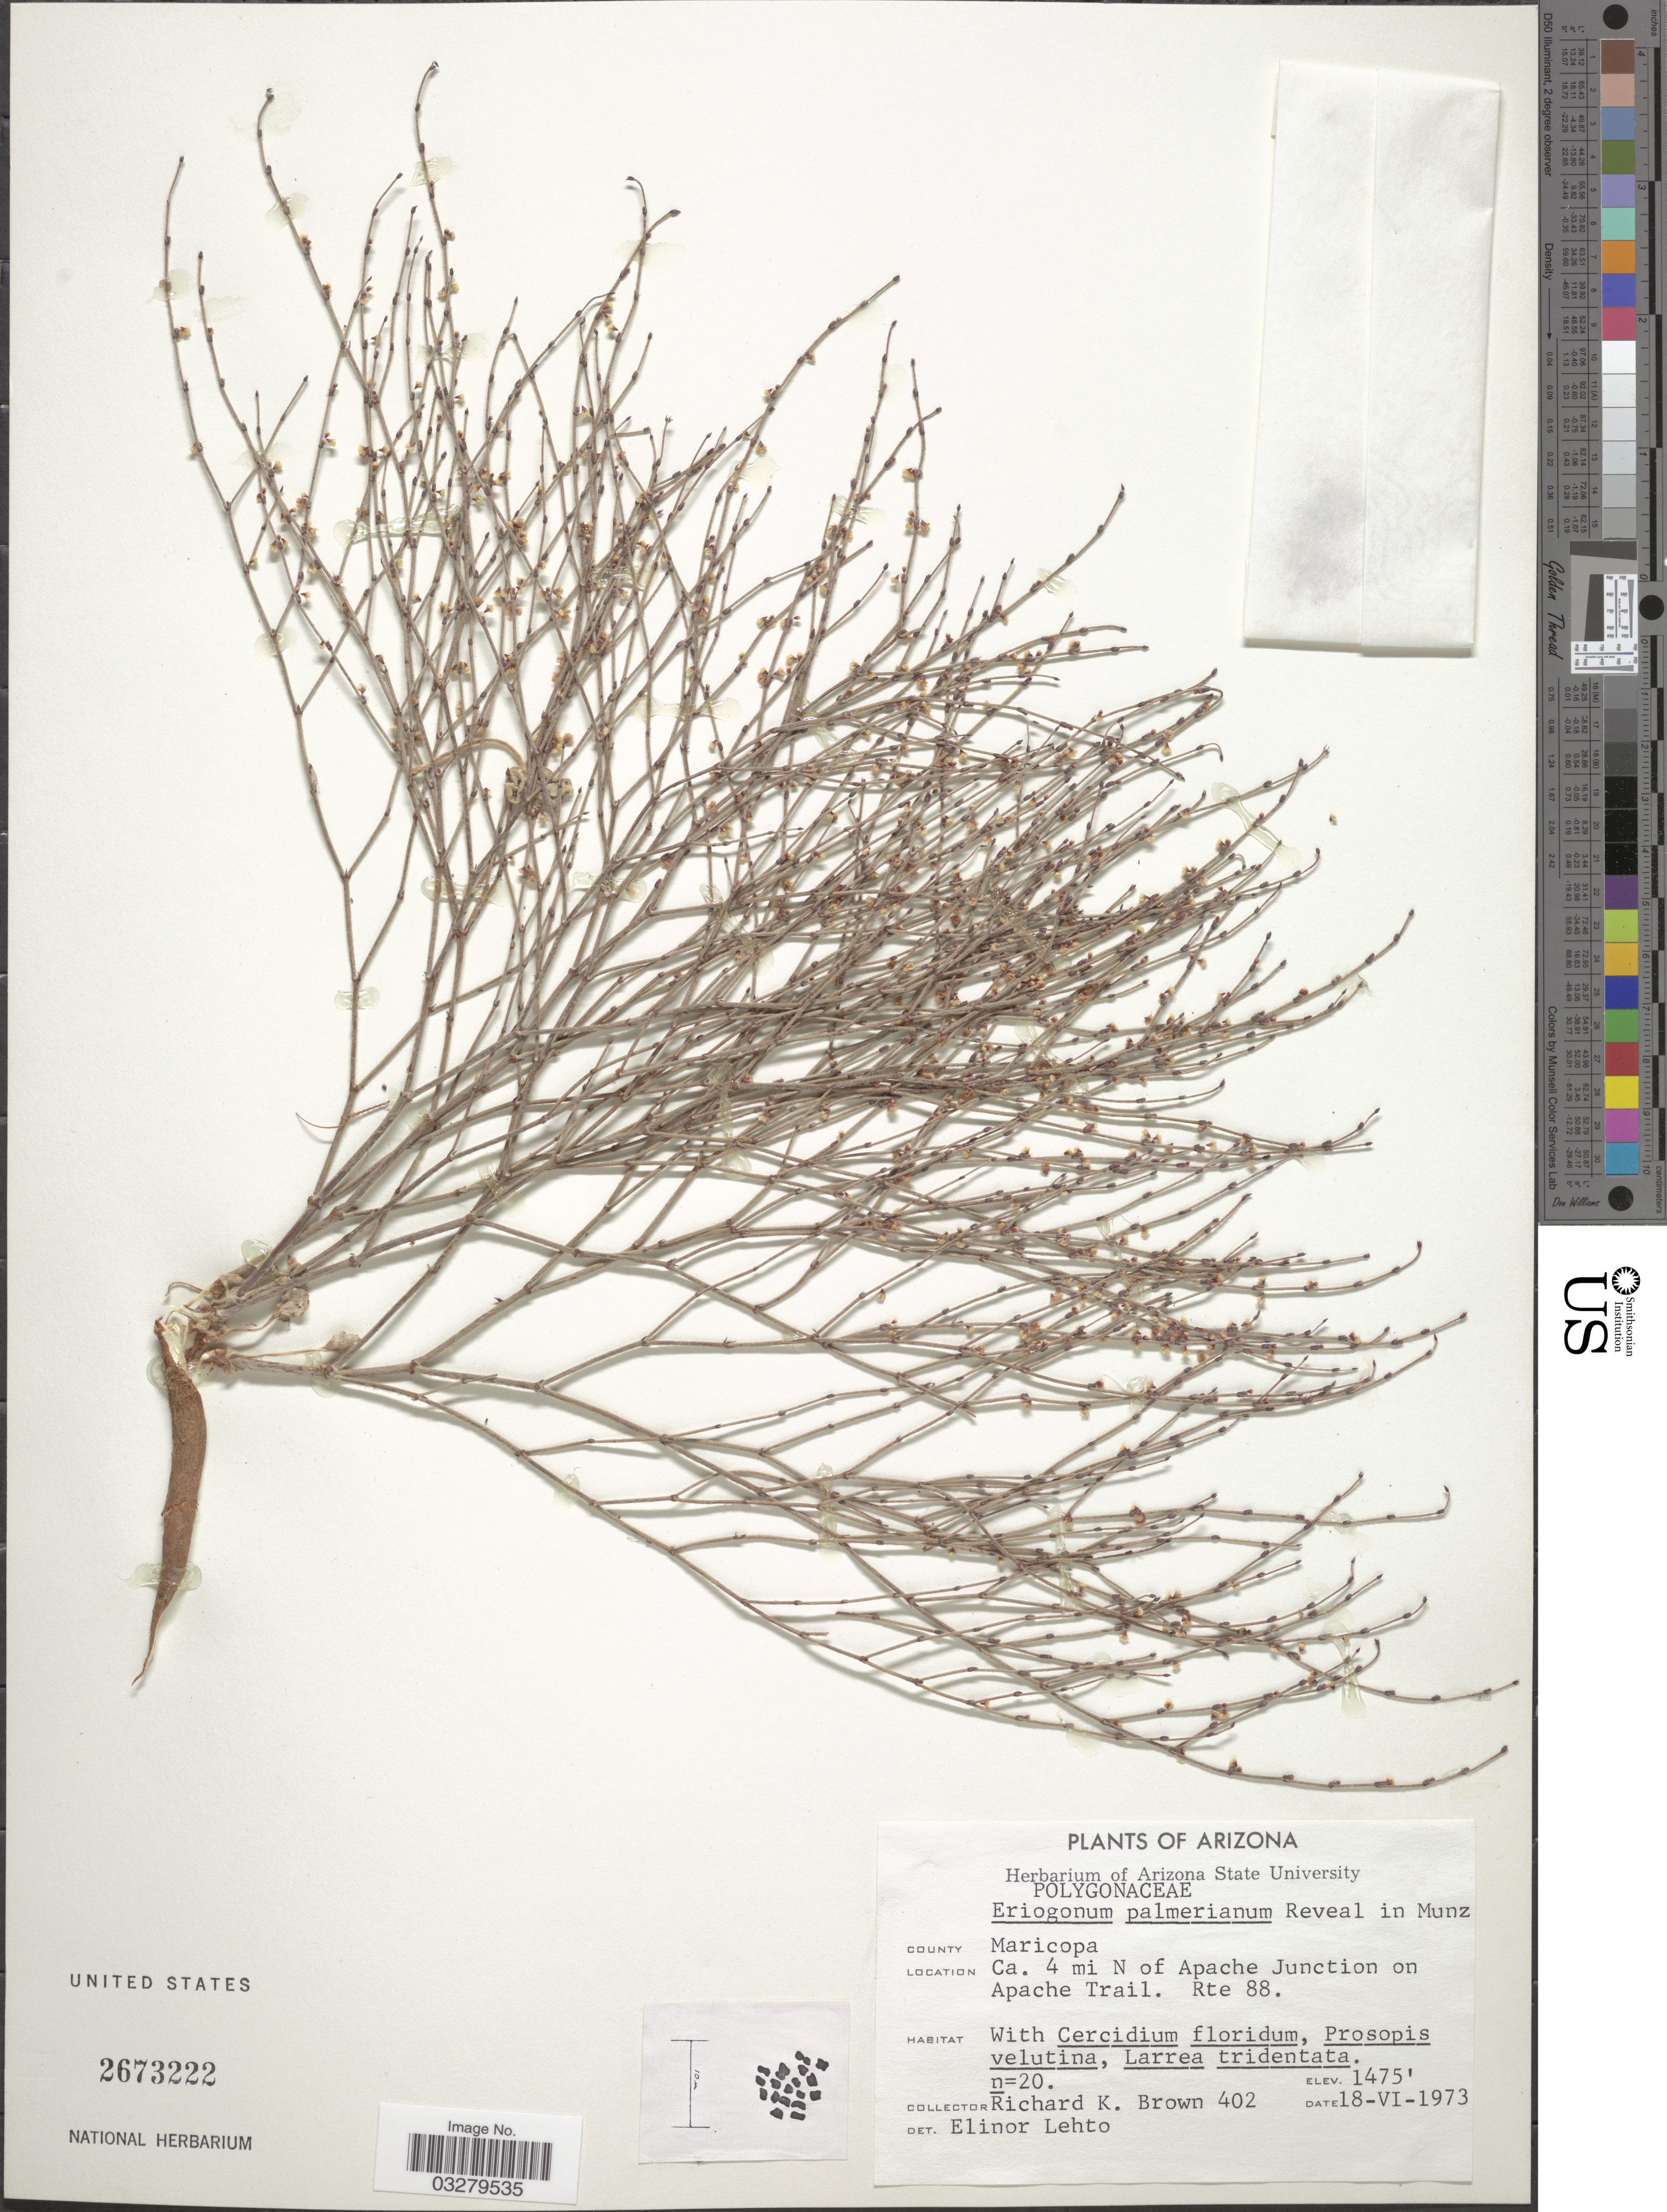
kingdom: Plantae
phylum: Tracheophyta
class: Magnoliopsida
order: Caryophyllales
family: Polygonaceae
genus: Eriogonum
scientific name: Eriogonum palmerianum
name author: Reveal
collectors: R. K. Brown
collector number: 402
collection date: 1973-06-18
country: United States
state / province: Arizona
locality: County Maricopa. Ca. 4 mi N of Apache Junction on Apache Trail. Rte 88.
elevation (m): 450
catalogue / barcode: US 2673222